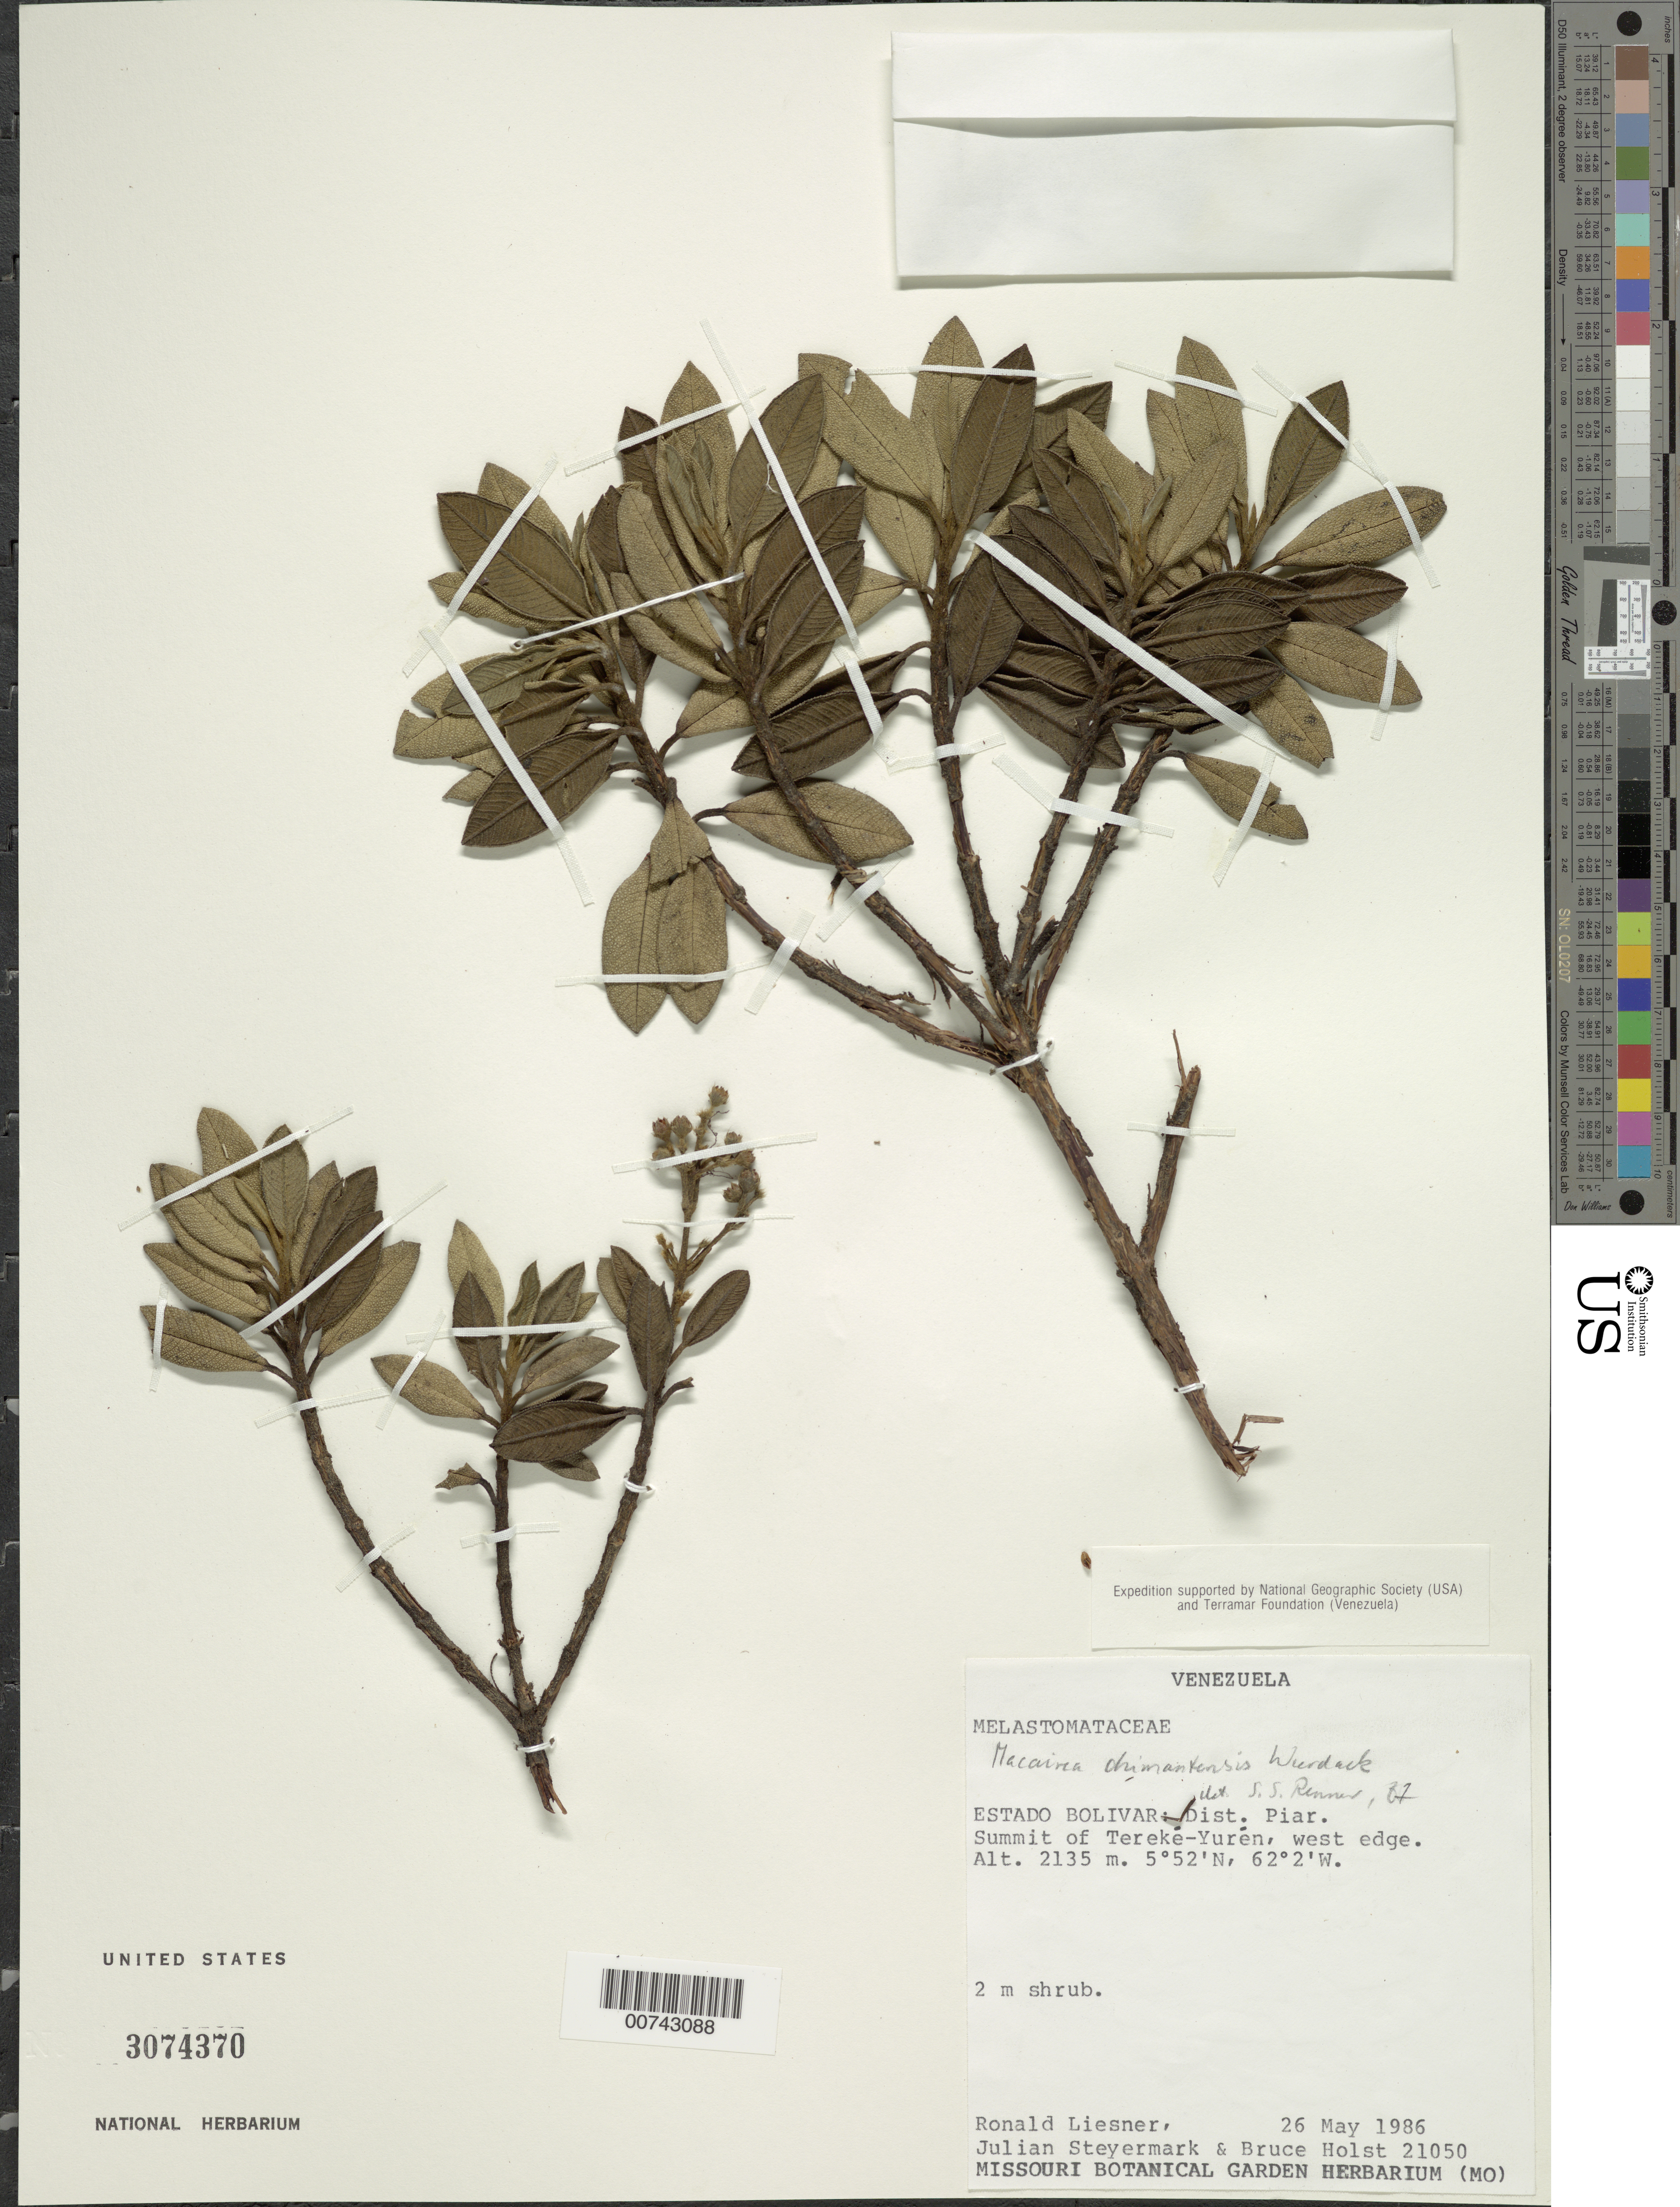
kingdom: Plantae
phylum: Tracheophyta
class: Magnoliopsida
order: Myrtales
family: Melastomataceae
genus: Macairea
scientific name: Macairea chimantensis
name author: Wurdack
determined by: Renner, --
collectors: R. L. Liesner, J. Steyermark & B. Holst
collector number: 21050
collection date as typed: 26-May-86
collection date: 1986-05-26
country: Venezuela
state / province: Bolívar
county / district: Piar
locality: Tereké-Yurén summit, west edge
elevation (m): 2135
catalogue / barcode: US 3074370